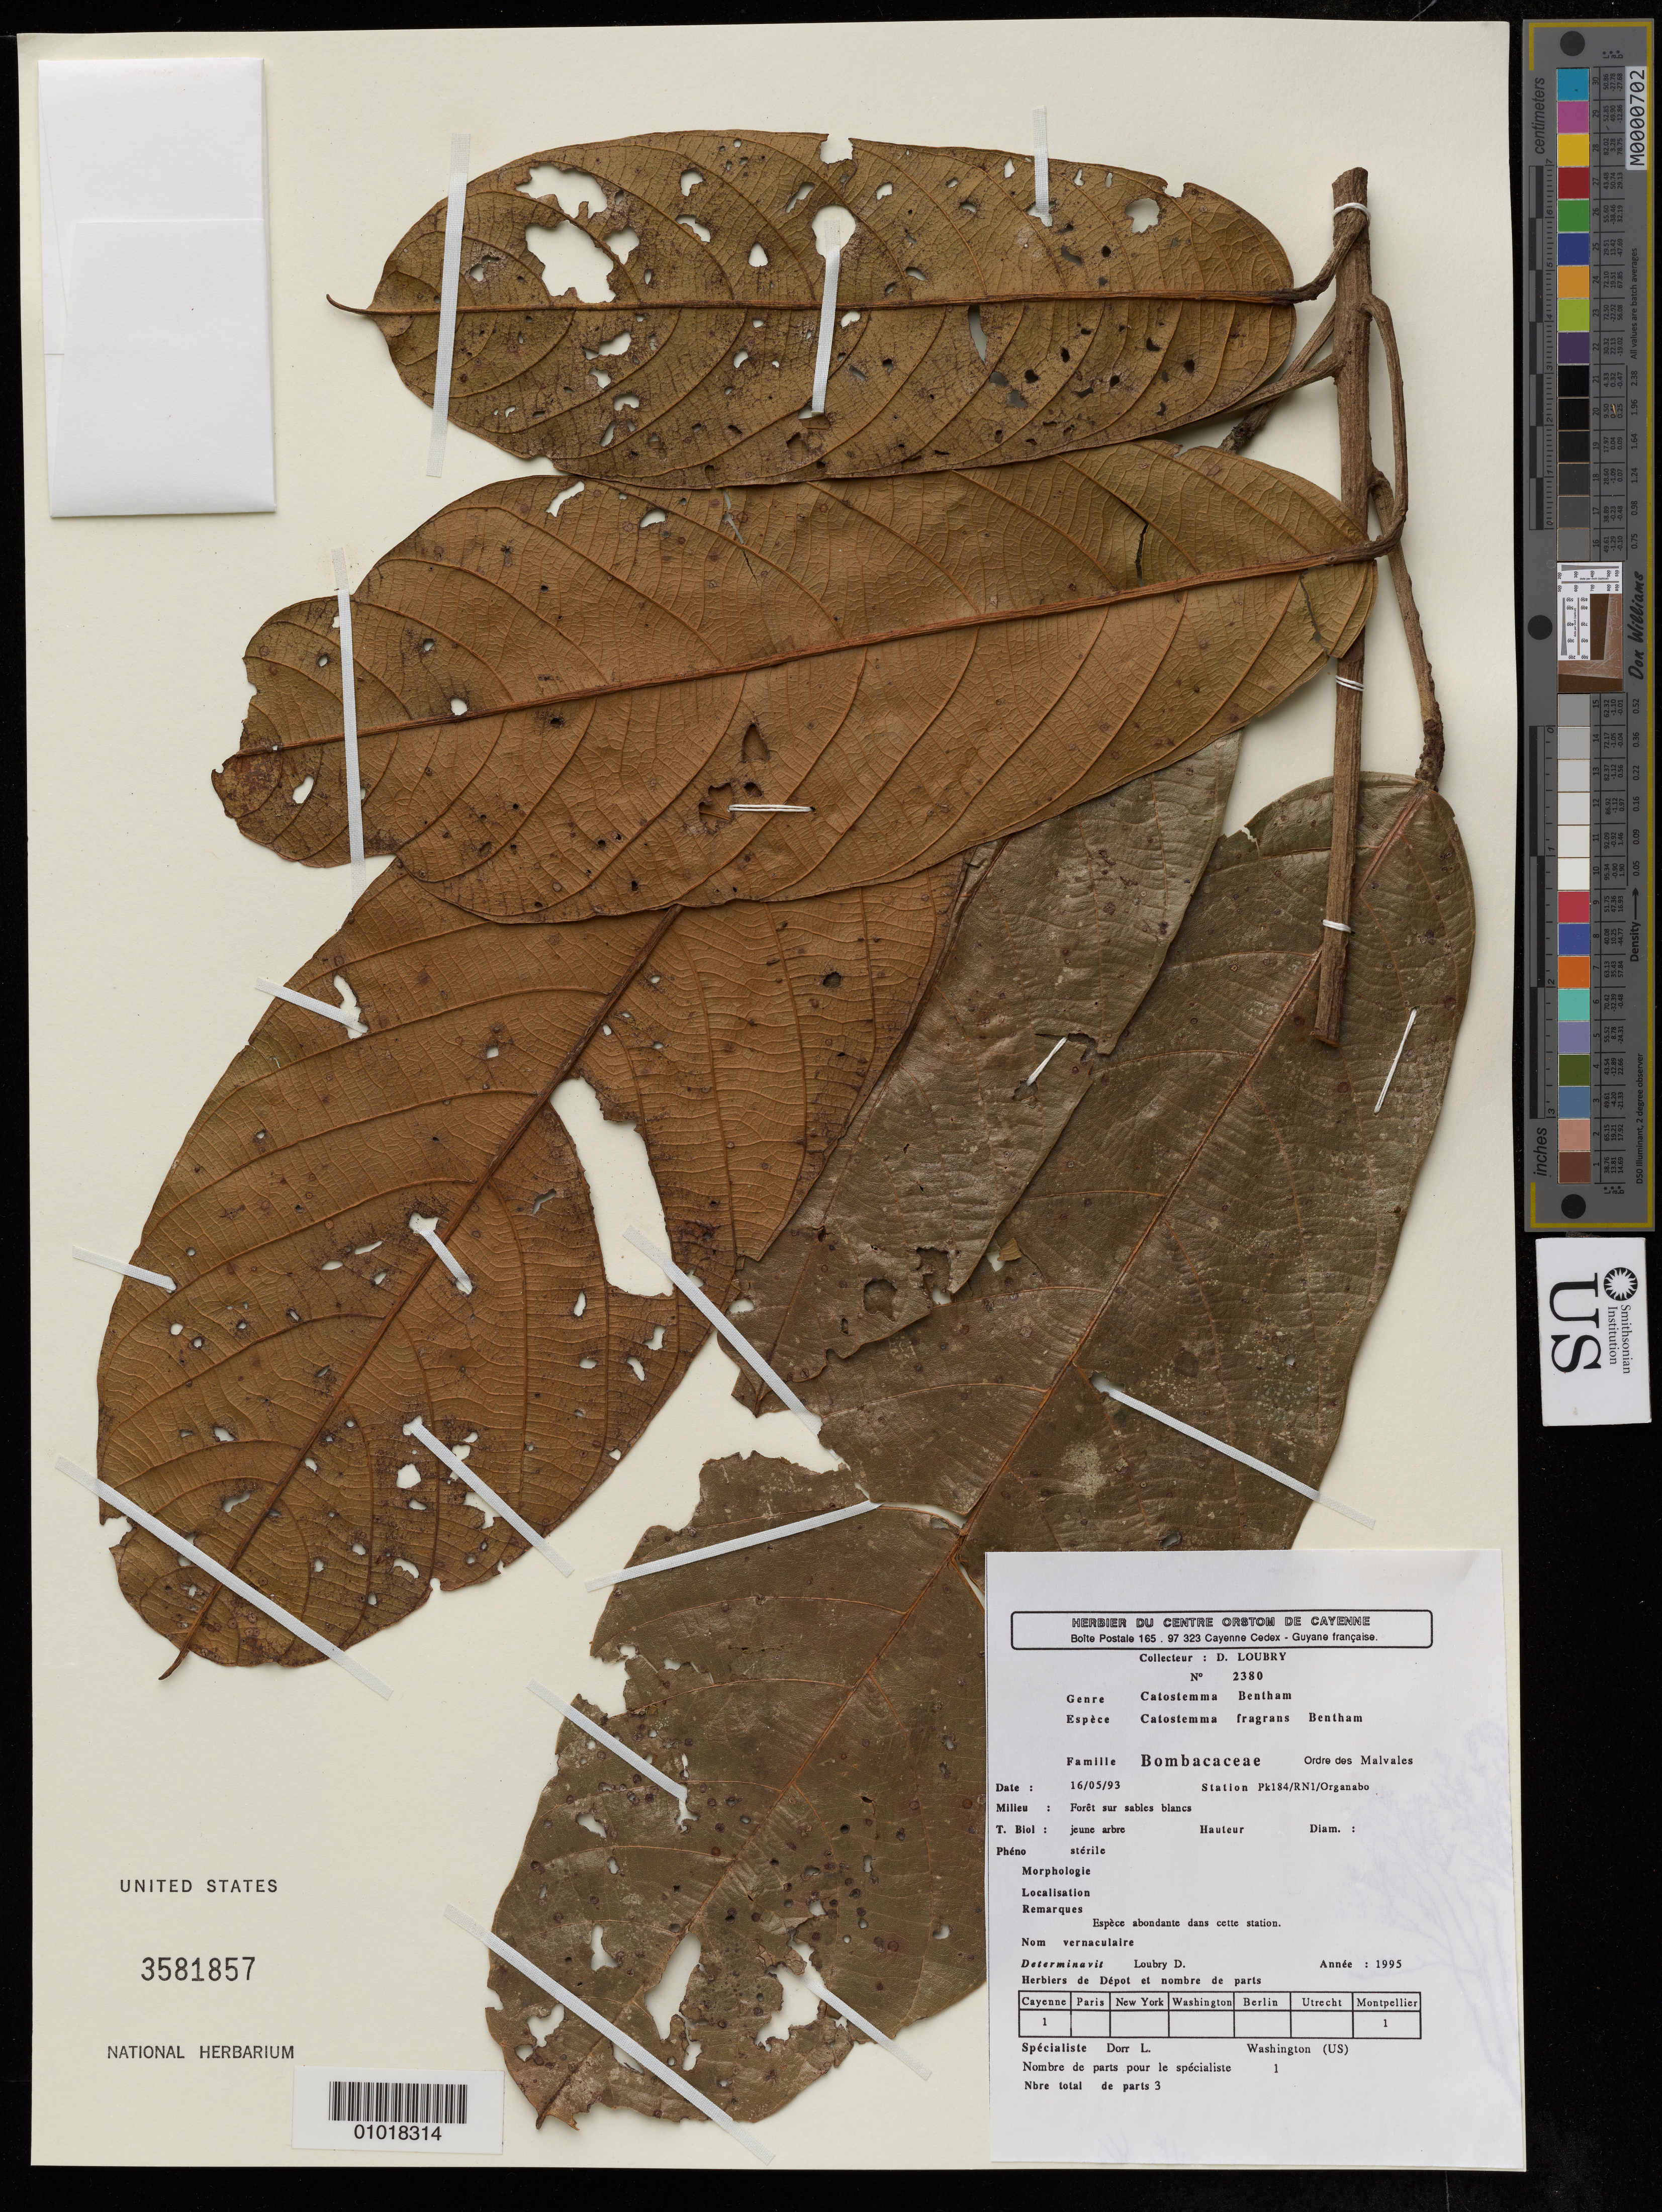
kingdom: Plantae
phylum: Tracheophyta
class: Magnoliopsida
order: Malvales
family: Malvaceae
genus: Catostemma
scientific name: Catostemma fragrans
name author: Benth.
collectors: D. Loubry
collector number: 2380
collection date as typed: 16-May-93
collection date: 1993-05-16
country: French Guiana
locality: Station Pk184/RN1/Organabo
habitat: Forêt sur sables blancs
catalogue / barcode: US 3581857